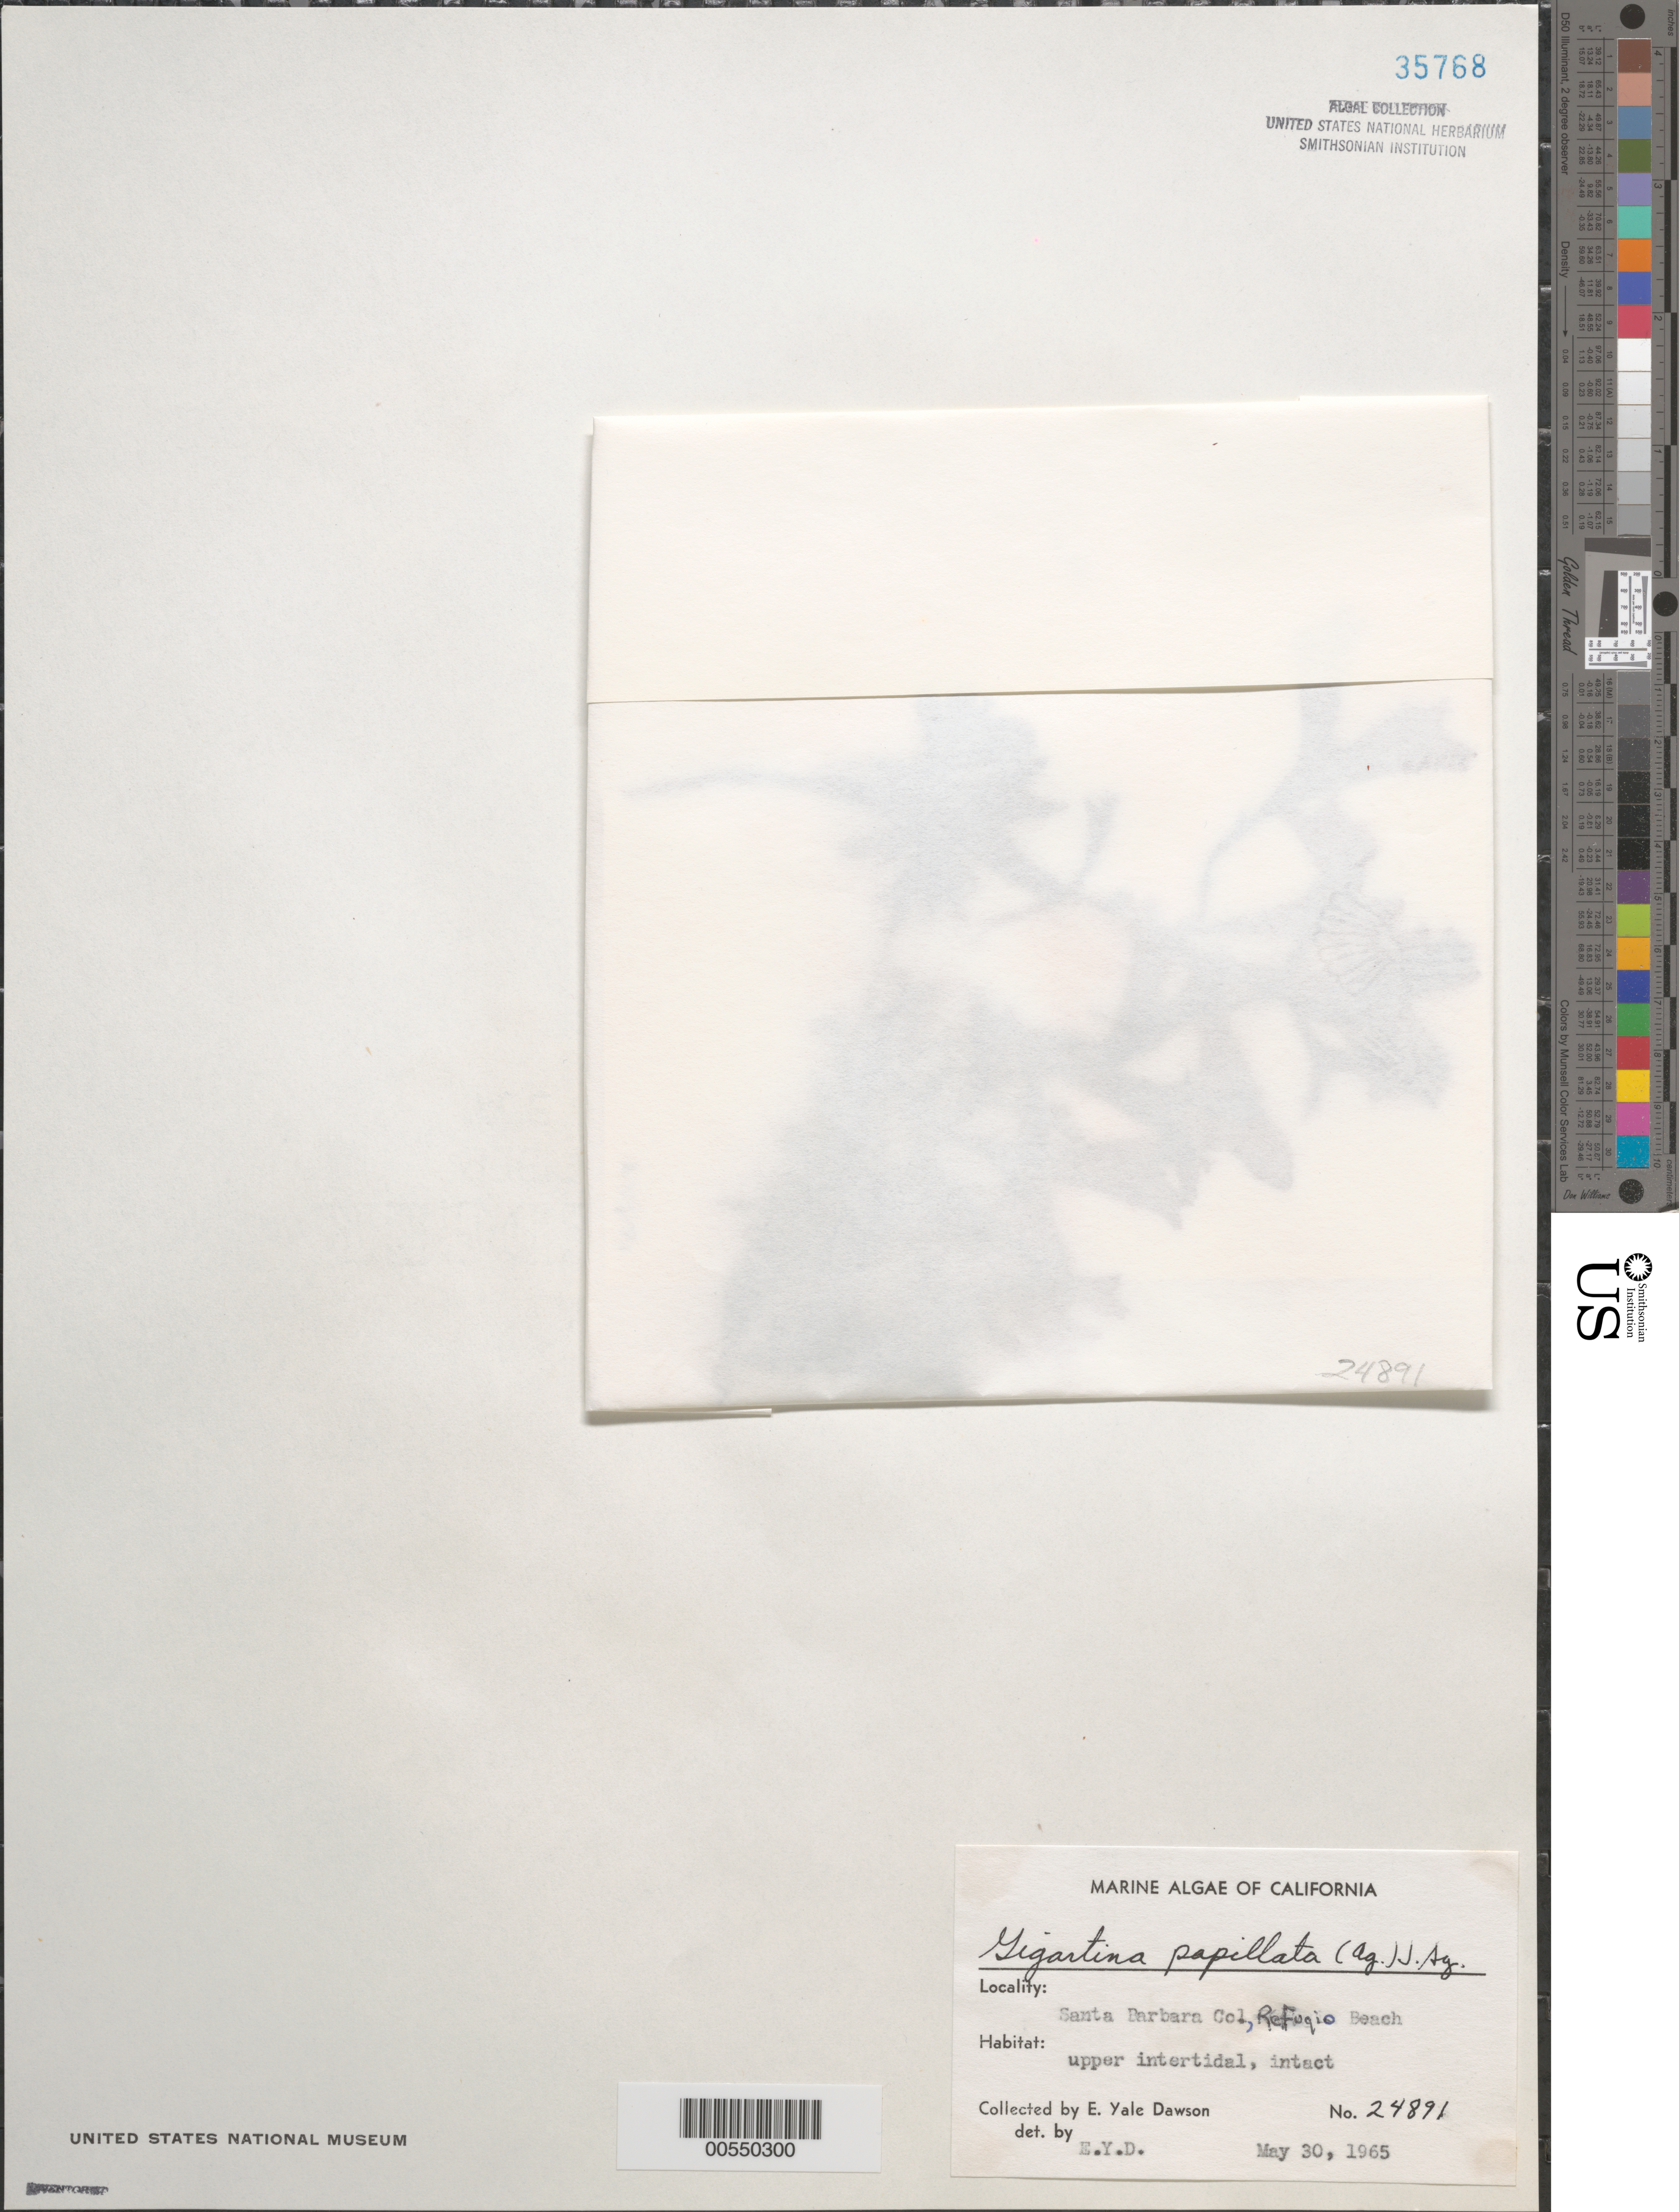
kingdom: Plantae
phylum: Rhodophyta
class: Florideophyceae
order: Gigartinales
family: Phyllophoraceae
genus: Mastocarpus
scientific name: Mastocarpus papillatus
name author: (C. Agardh) Kütz.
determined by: Algae name updating Project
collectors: E. Y. Dawson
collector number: EYD 24891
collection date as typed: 30 May 1965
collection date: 1965-05-30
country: United States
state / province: California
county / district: Santa Barbara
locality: Refugio Beach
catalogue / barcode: US 35768